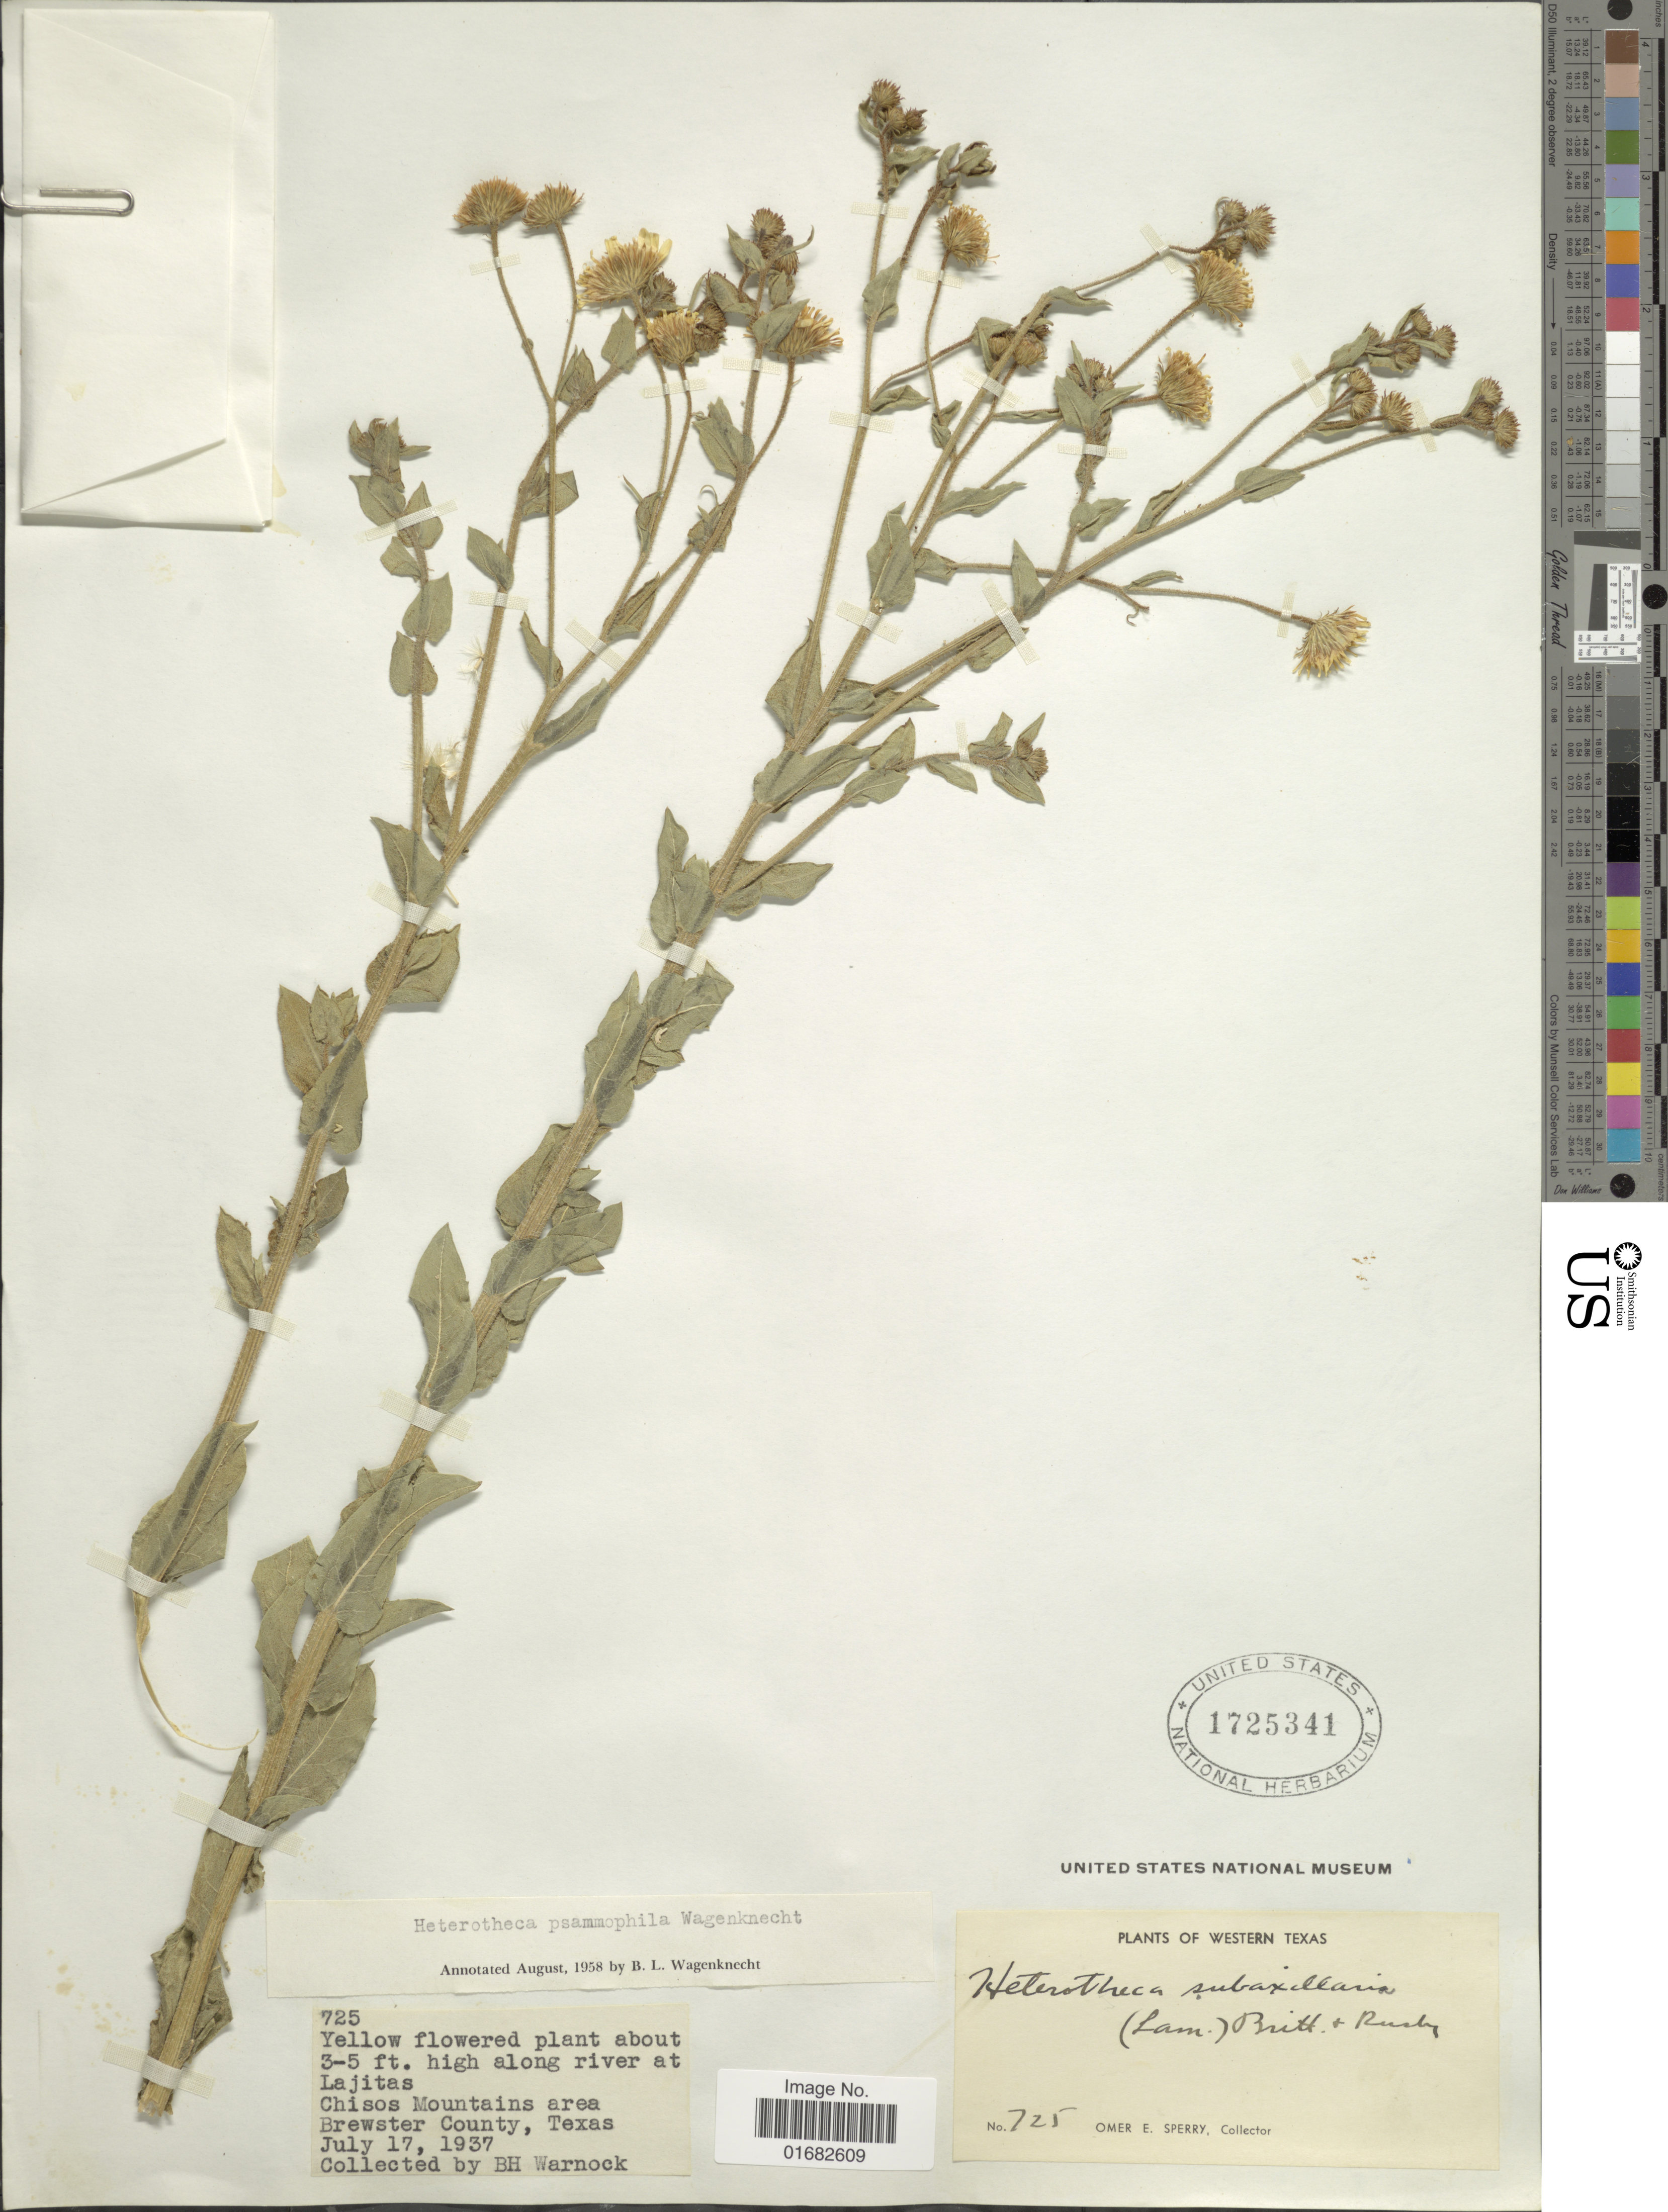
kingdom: Plantae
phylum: Tracheophyta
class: Magnoliopsida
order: Asterales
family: Asteraceae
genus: Heterotheca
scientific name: Heterotheca psammophila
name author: B. Wagenkn.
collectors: O. E. Sperry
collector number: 725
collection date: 1937-07-17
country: United States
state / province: Texas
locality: High along river at Lajitas. Western Texas. Chisos Mountains area. Brewster County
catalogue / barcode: US 1725341